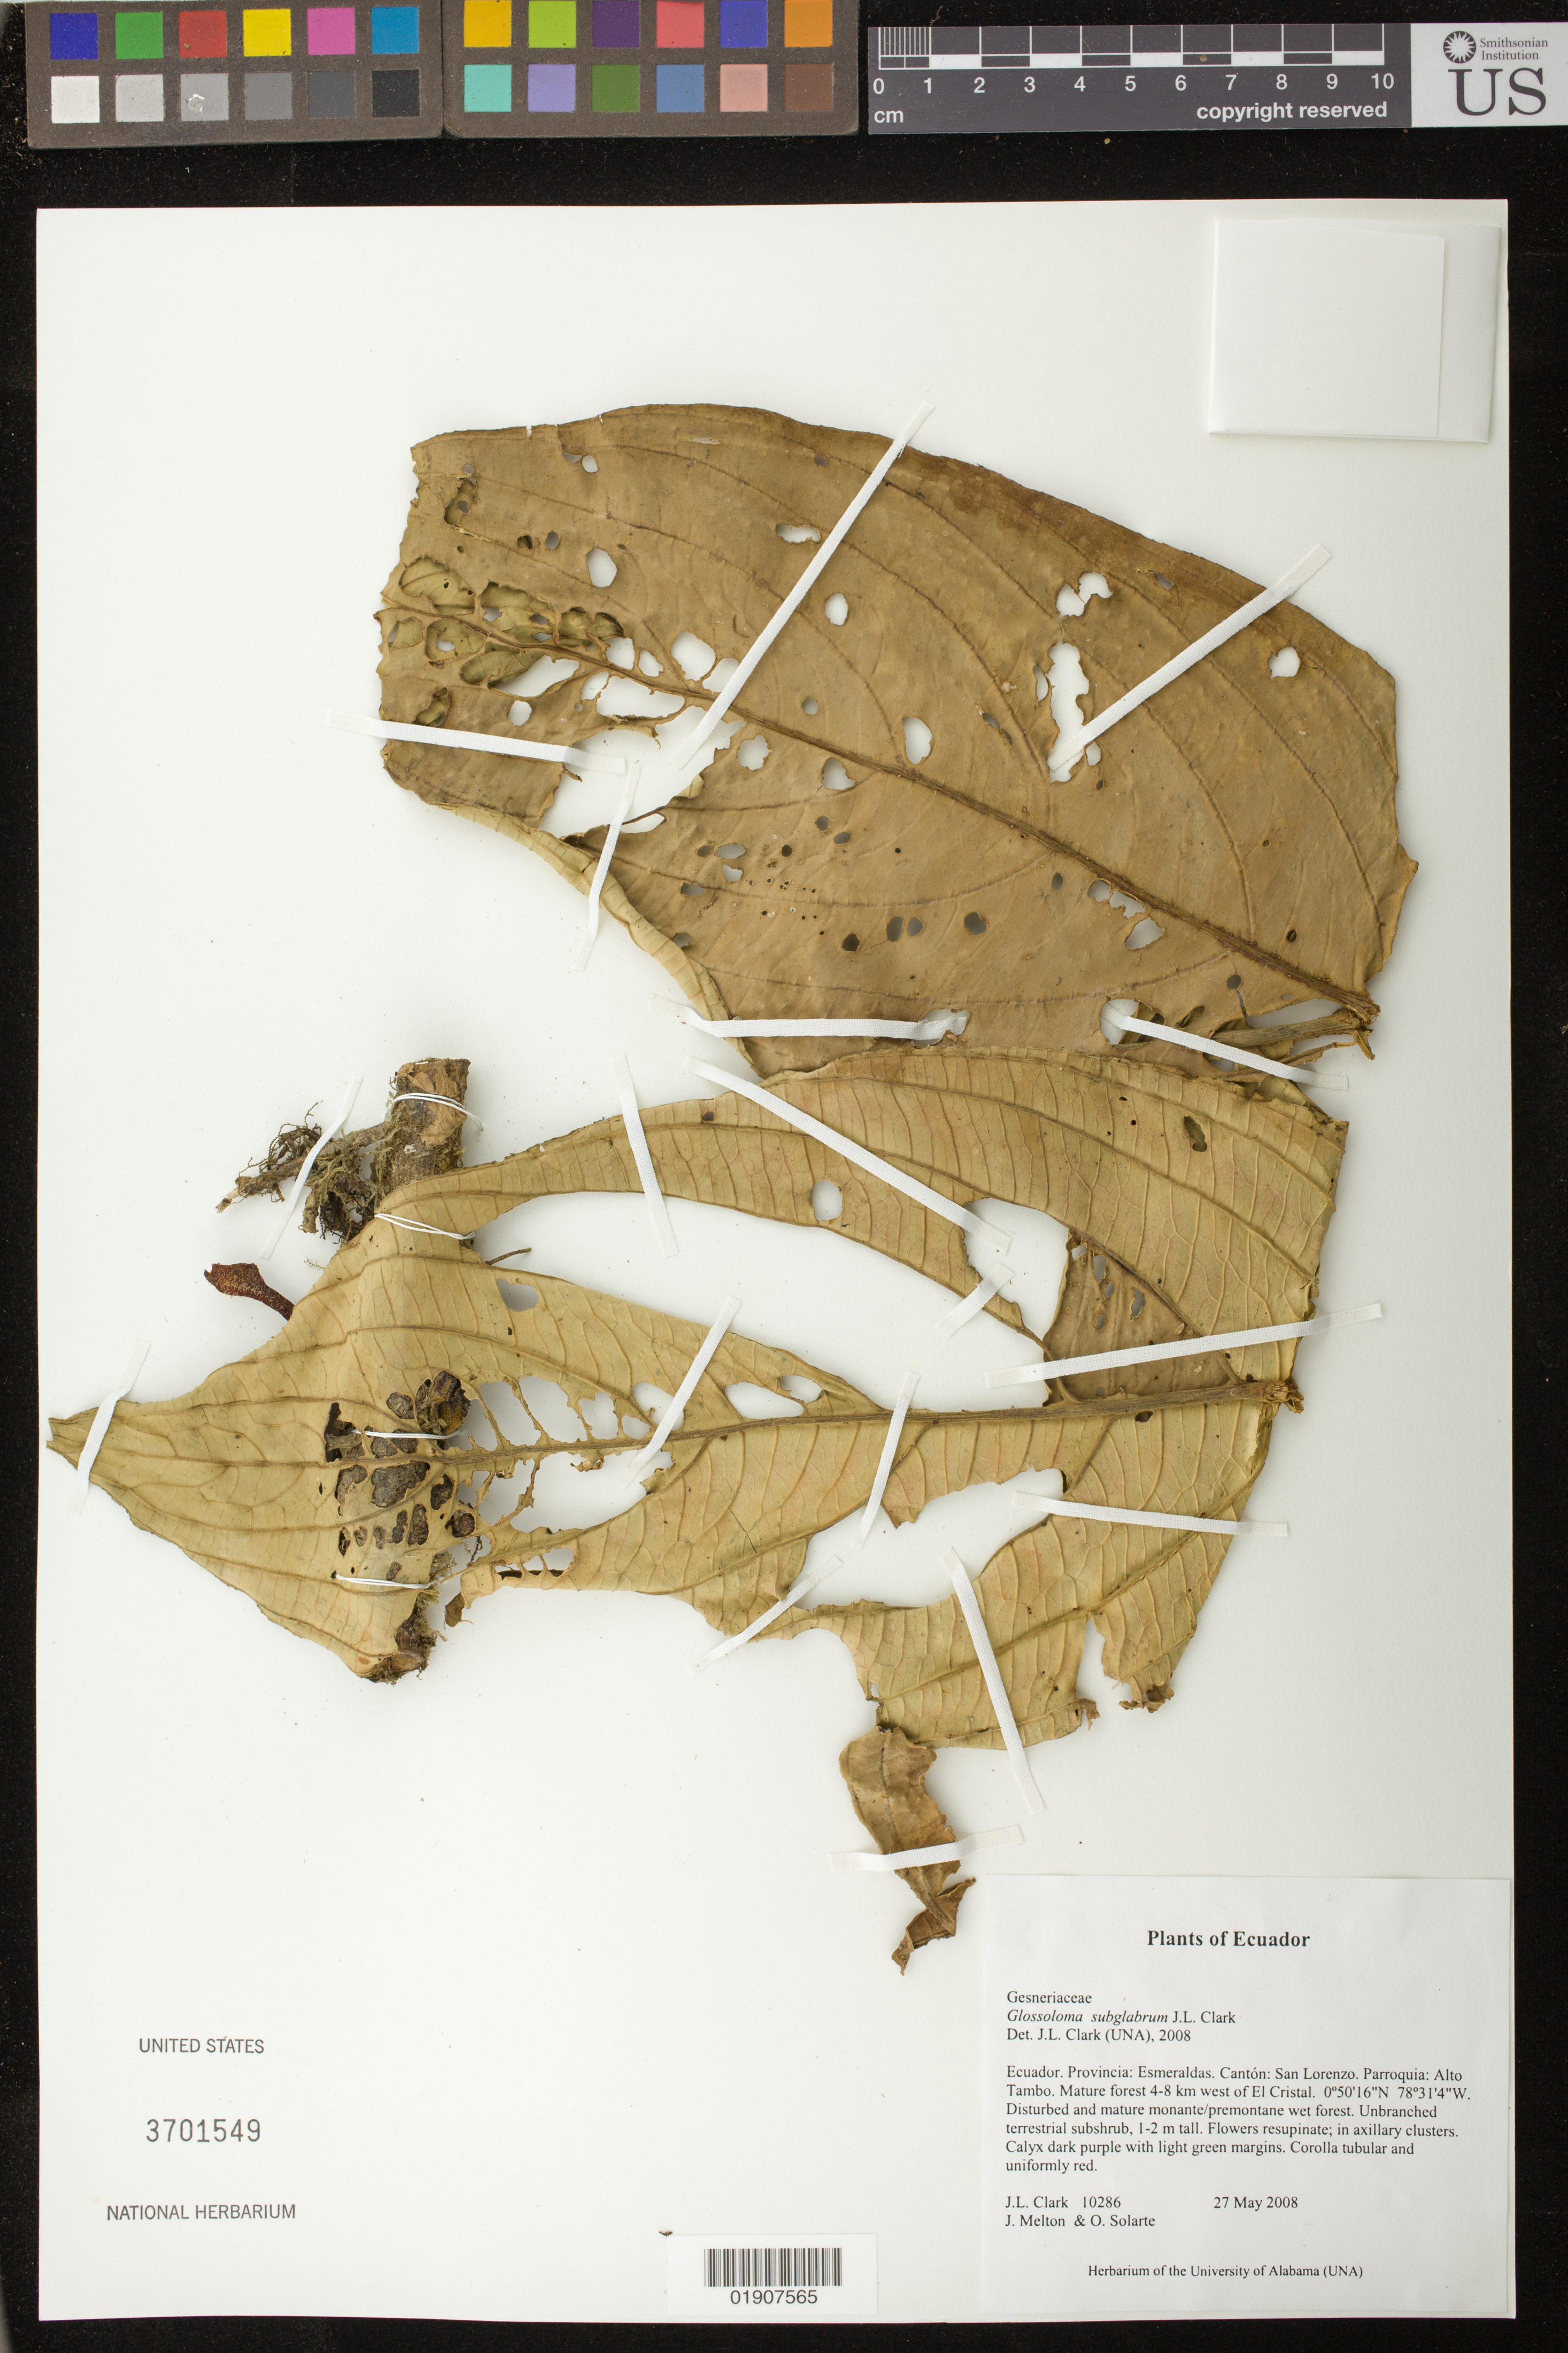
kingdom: Plantae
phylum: Tracheophyta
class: Magnoliopsida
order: Lamiales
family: Gesneriaceae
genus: Glossoloma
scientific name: Glossoloma subglabrum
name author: J.L. Clark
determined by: Clark, J. L., (SEL), The Marie Selby Botanical Garden (UNITED STATES)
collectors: J. L. Clark, J. Melton & O. Solarte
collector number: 10286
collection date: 2008-05-27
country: Ecuador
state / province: Esmeraldas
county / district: San Lorenzo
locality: Provincia: Esmeraldas. Cantón: San Lorenzo. Parroquia: Alto Tambo. Mature forest 4-8 km west of El Cristal.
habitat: Disturbed and mature monante/premontane wet forest.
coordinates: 0 50 16 N, 78 31 4 W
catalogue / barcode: US 3701549